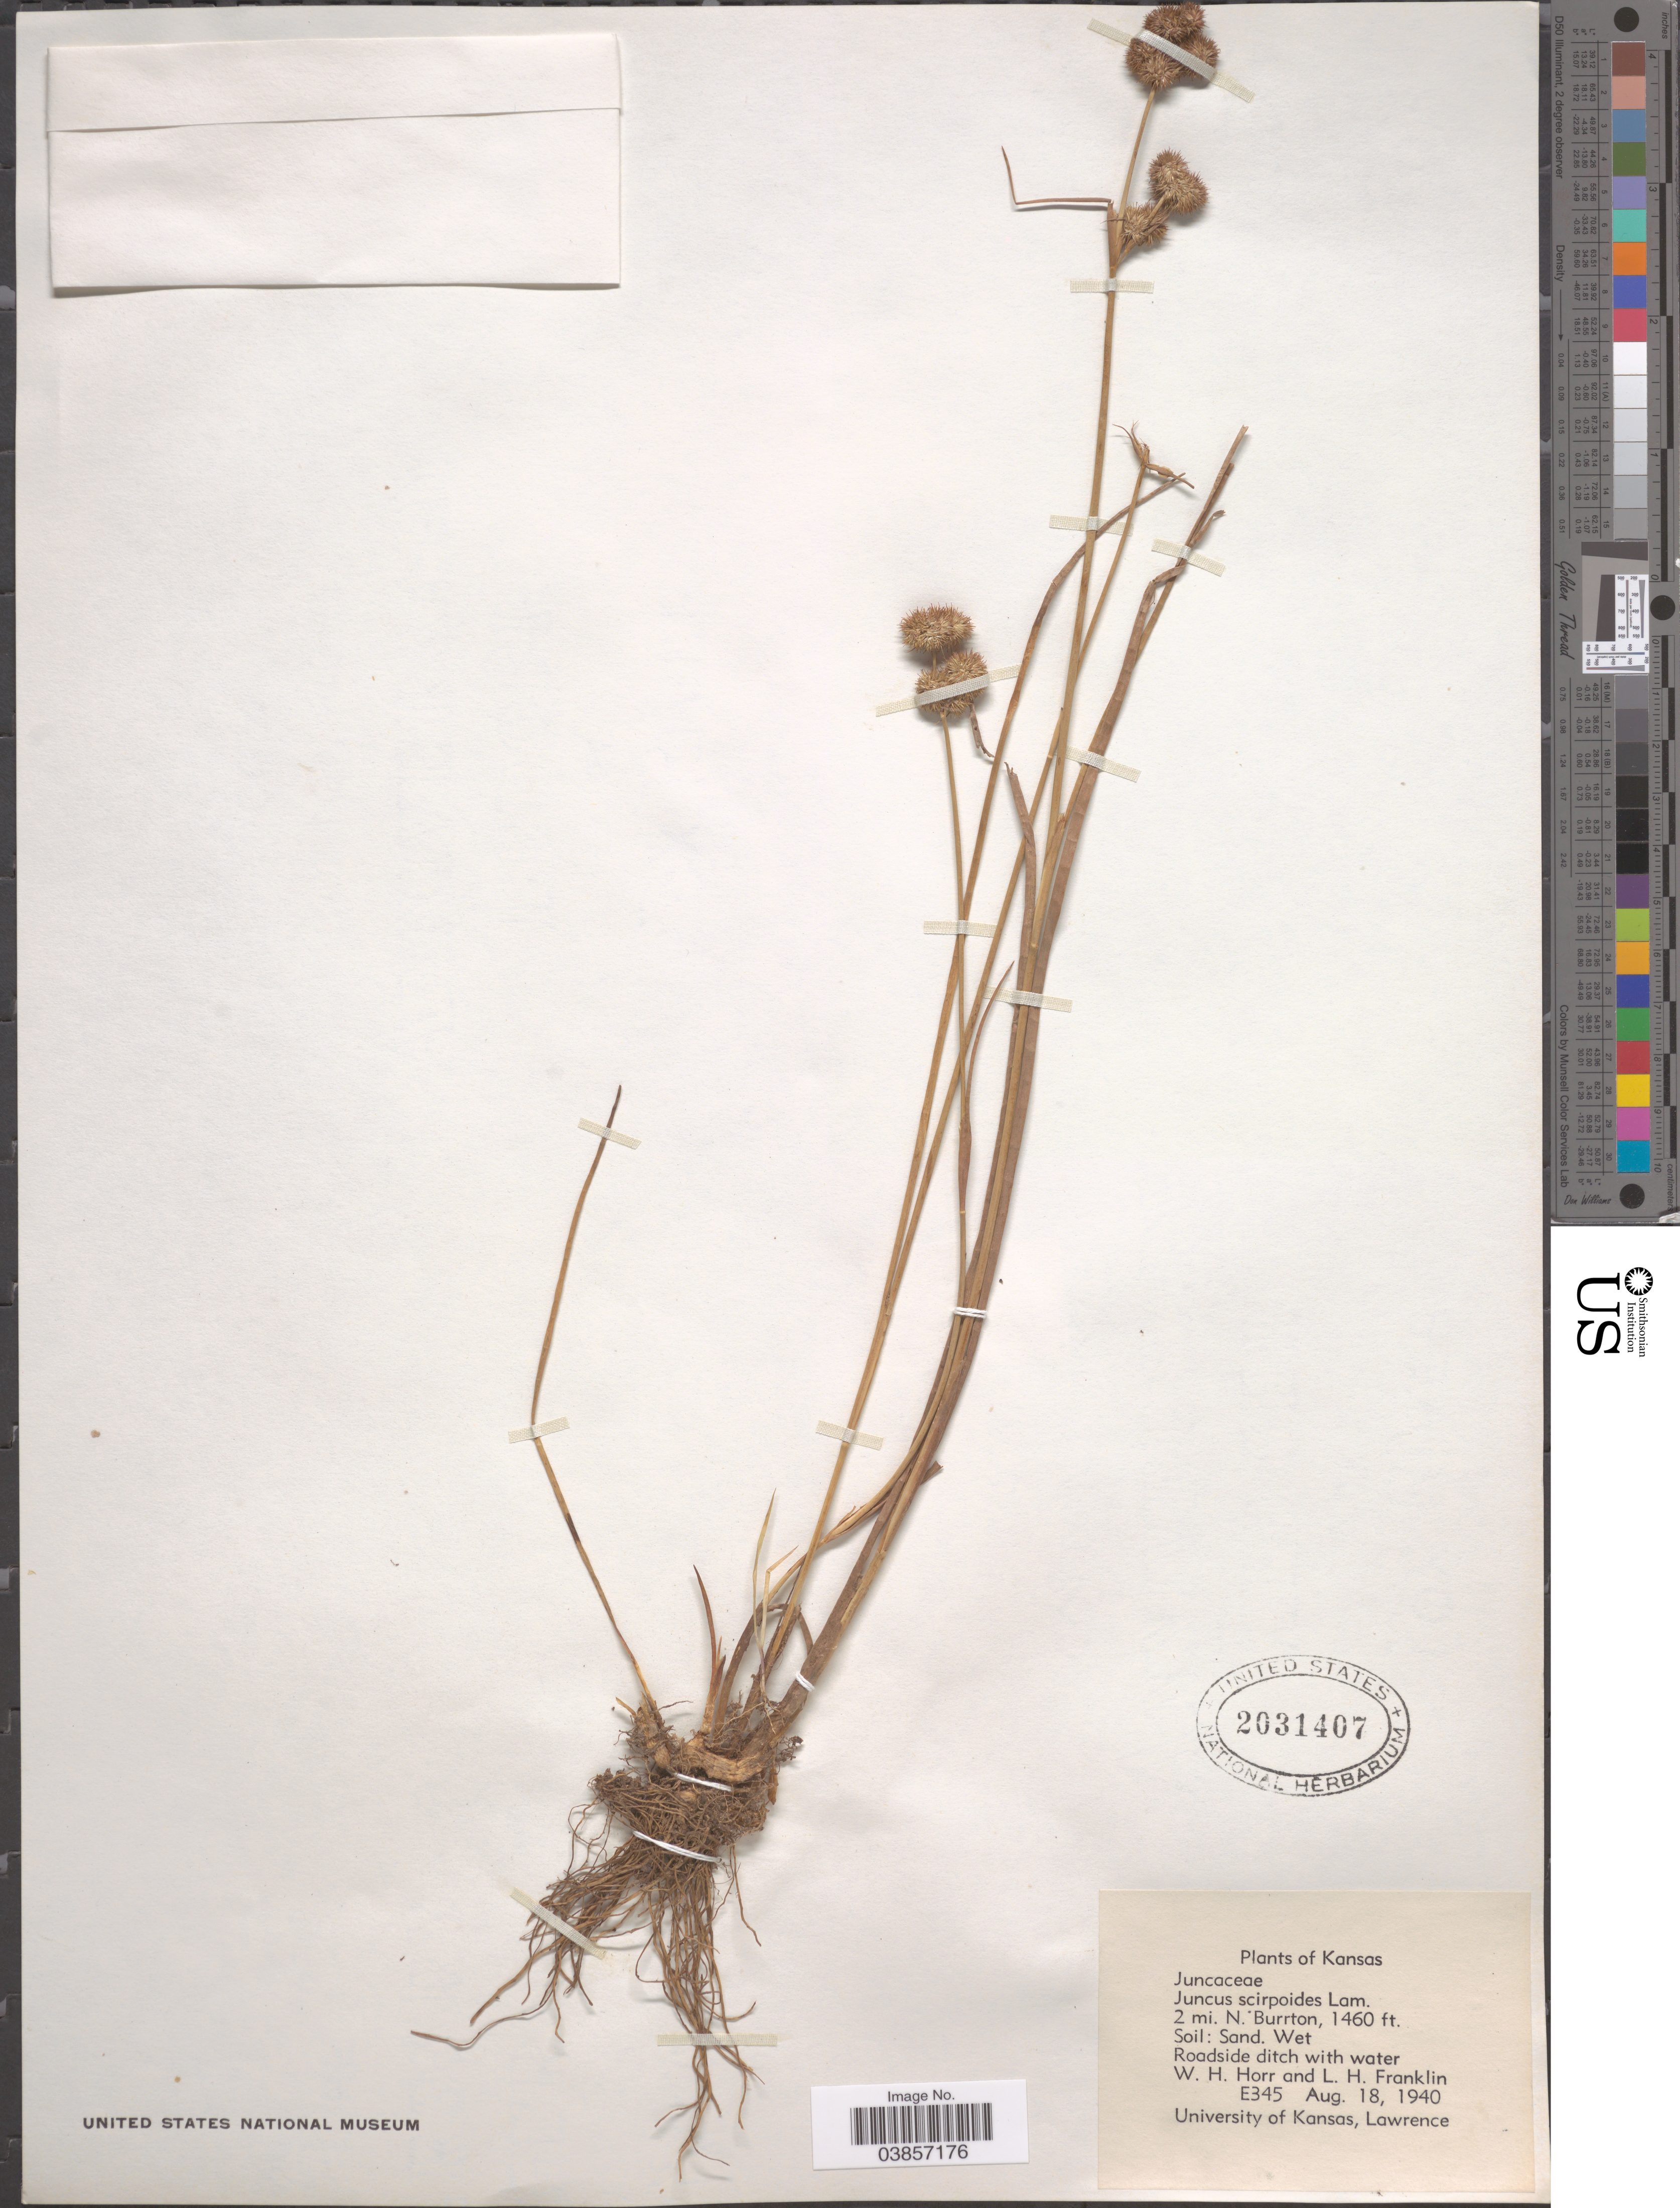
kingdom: Plantae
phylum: Tracheophyta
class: Liliopsida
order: Poales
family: Juncaceae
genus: Juncus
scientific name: Juncus scirpoides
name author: Lam.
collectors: W. H. Horr & L. H. Franklin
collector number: E345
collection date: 1940-08-18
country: United States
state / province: Kansas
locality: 2 mi. N. Burrton.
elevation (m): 445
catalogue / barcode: US 2031407